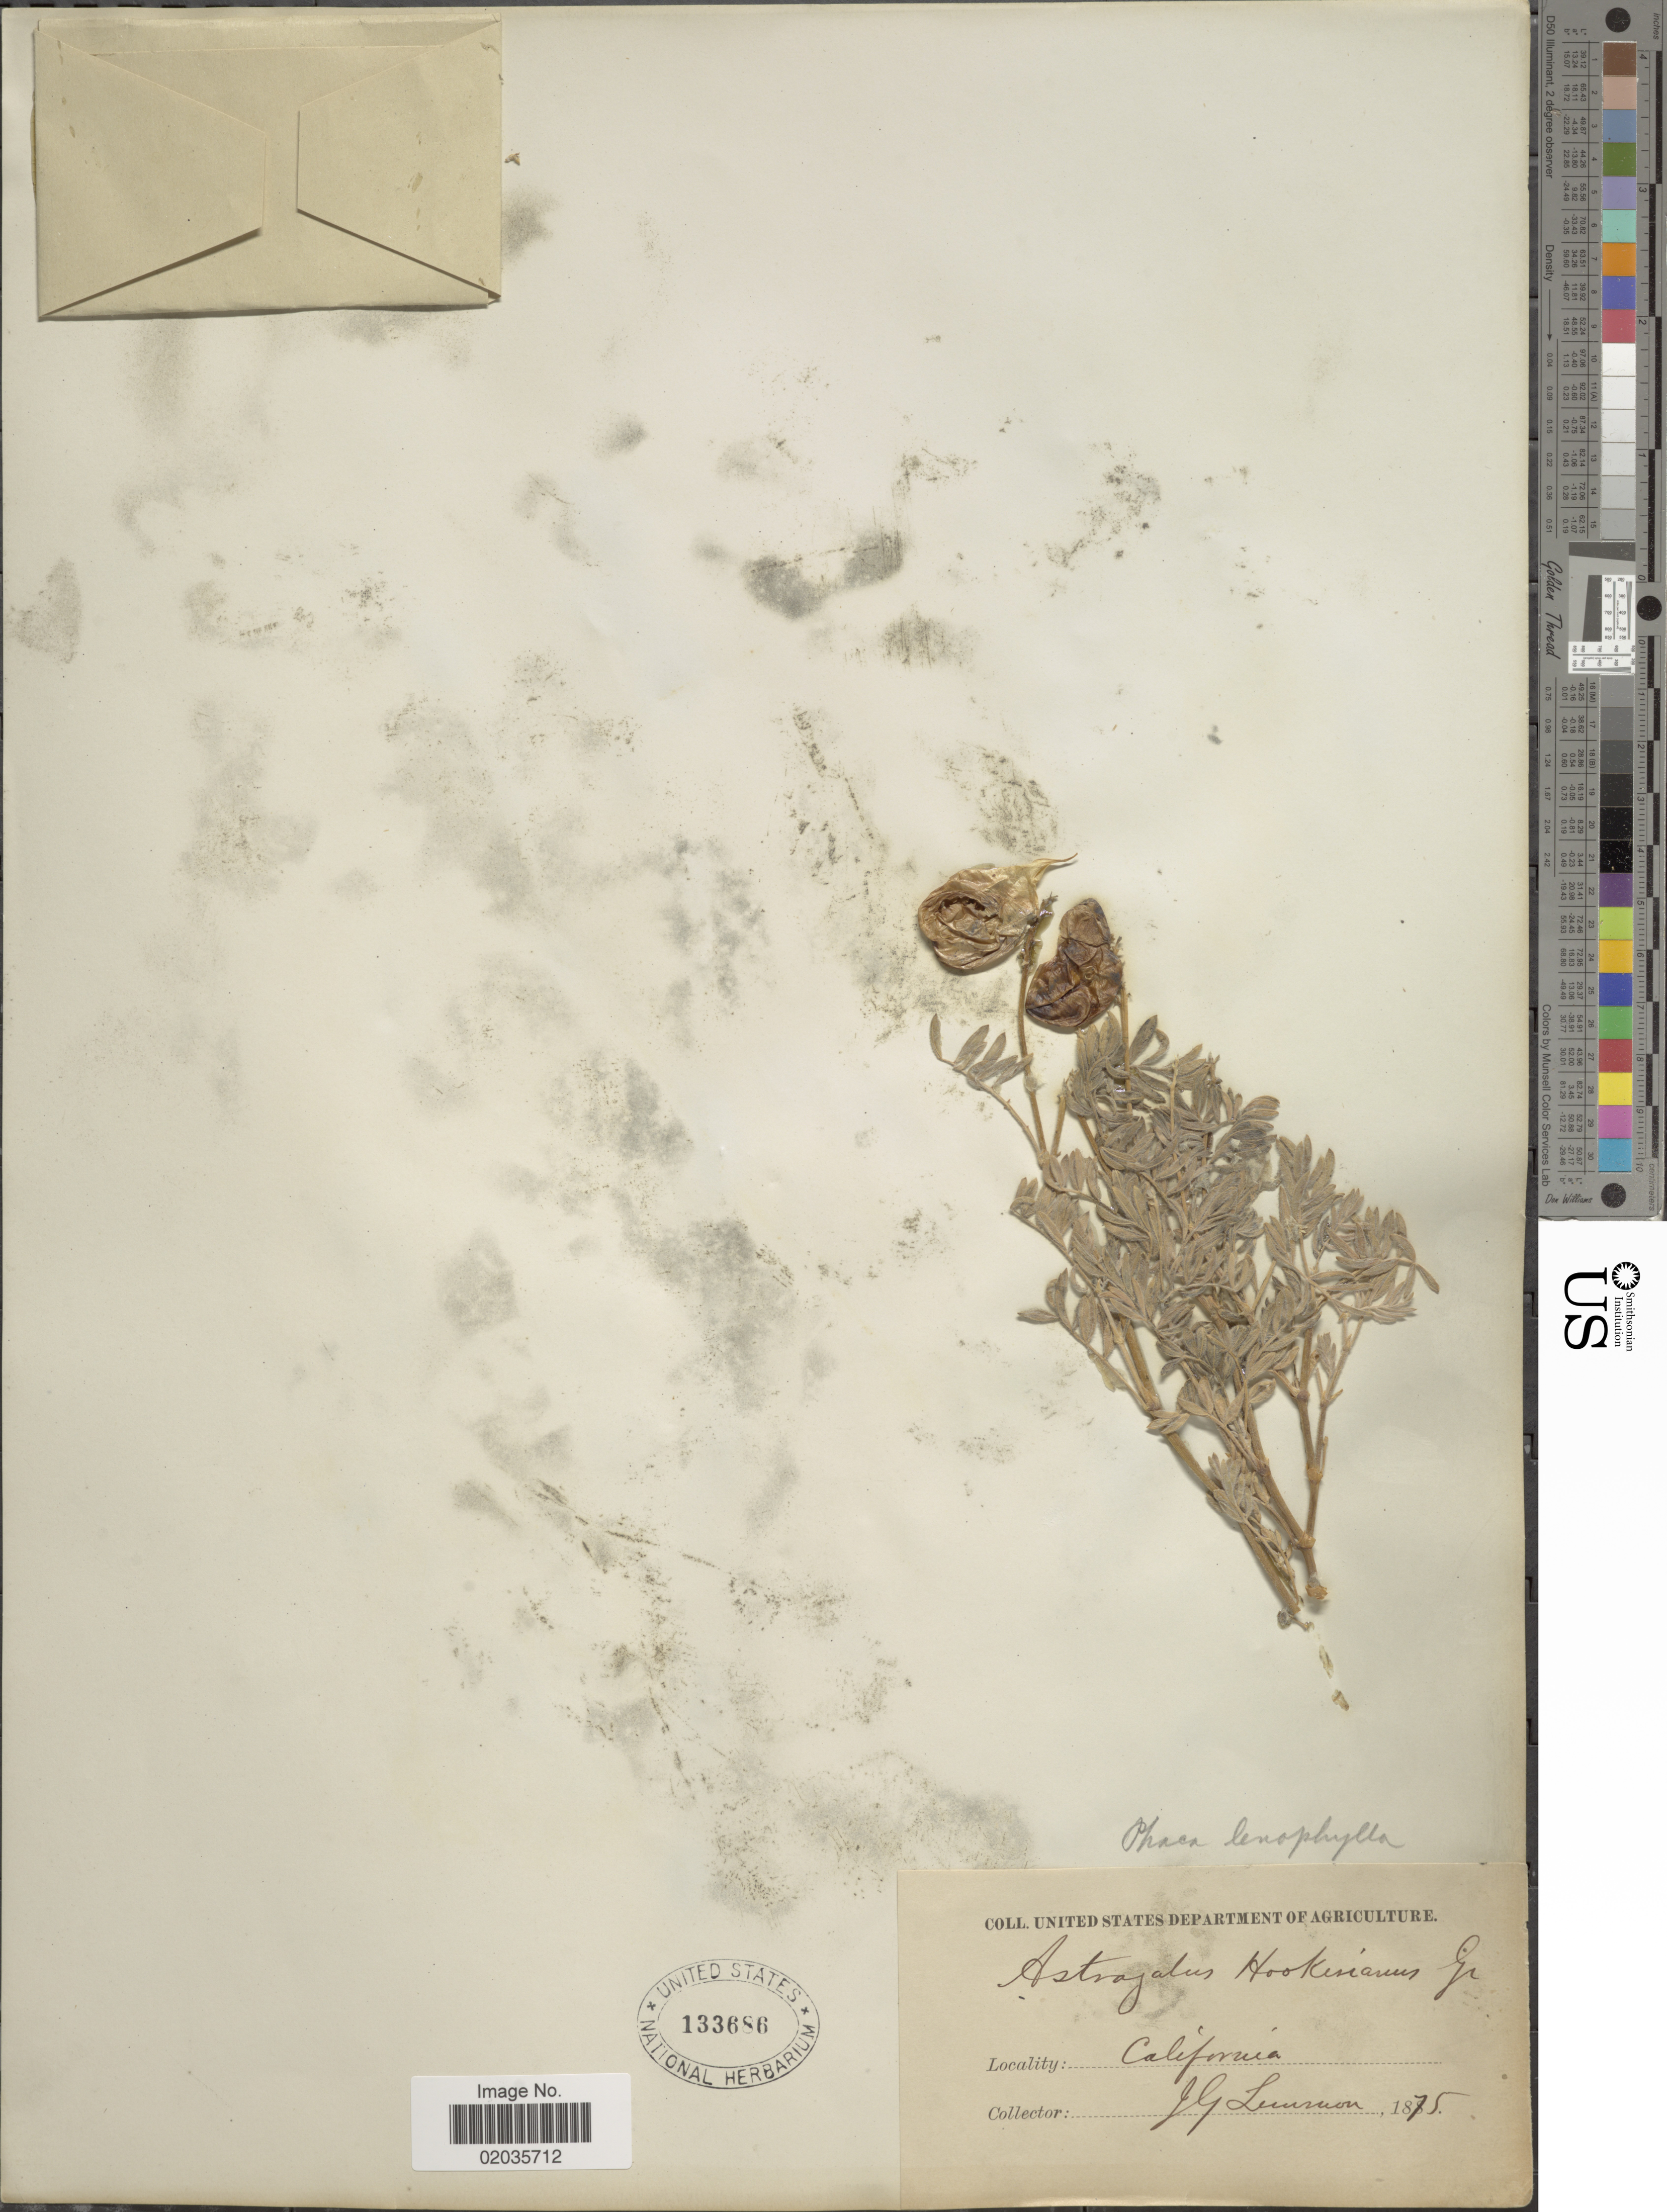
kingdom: Plantae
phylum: Tracheophyta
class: Magnoliopsida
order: Fabales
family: Fabaceae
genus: Astragalus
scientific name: Astragalus whitneyi var. lenophyllus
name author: (Rydb.) Barneby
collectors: J. Lemmon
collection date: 1875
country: United States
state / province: California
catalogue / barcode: US 133686